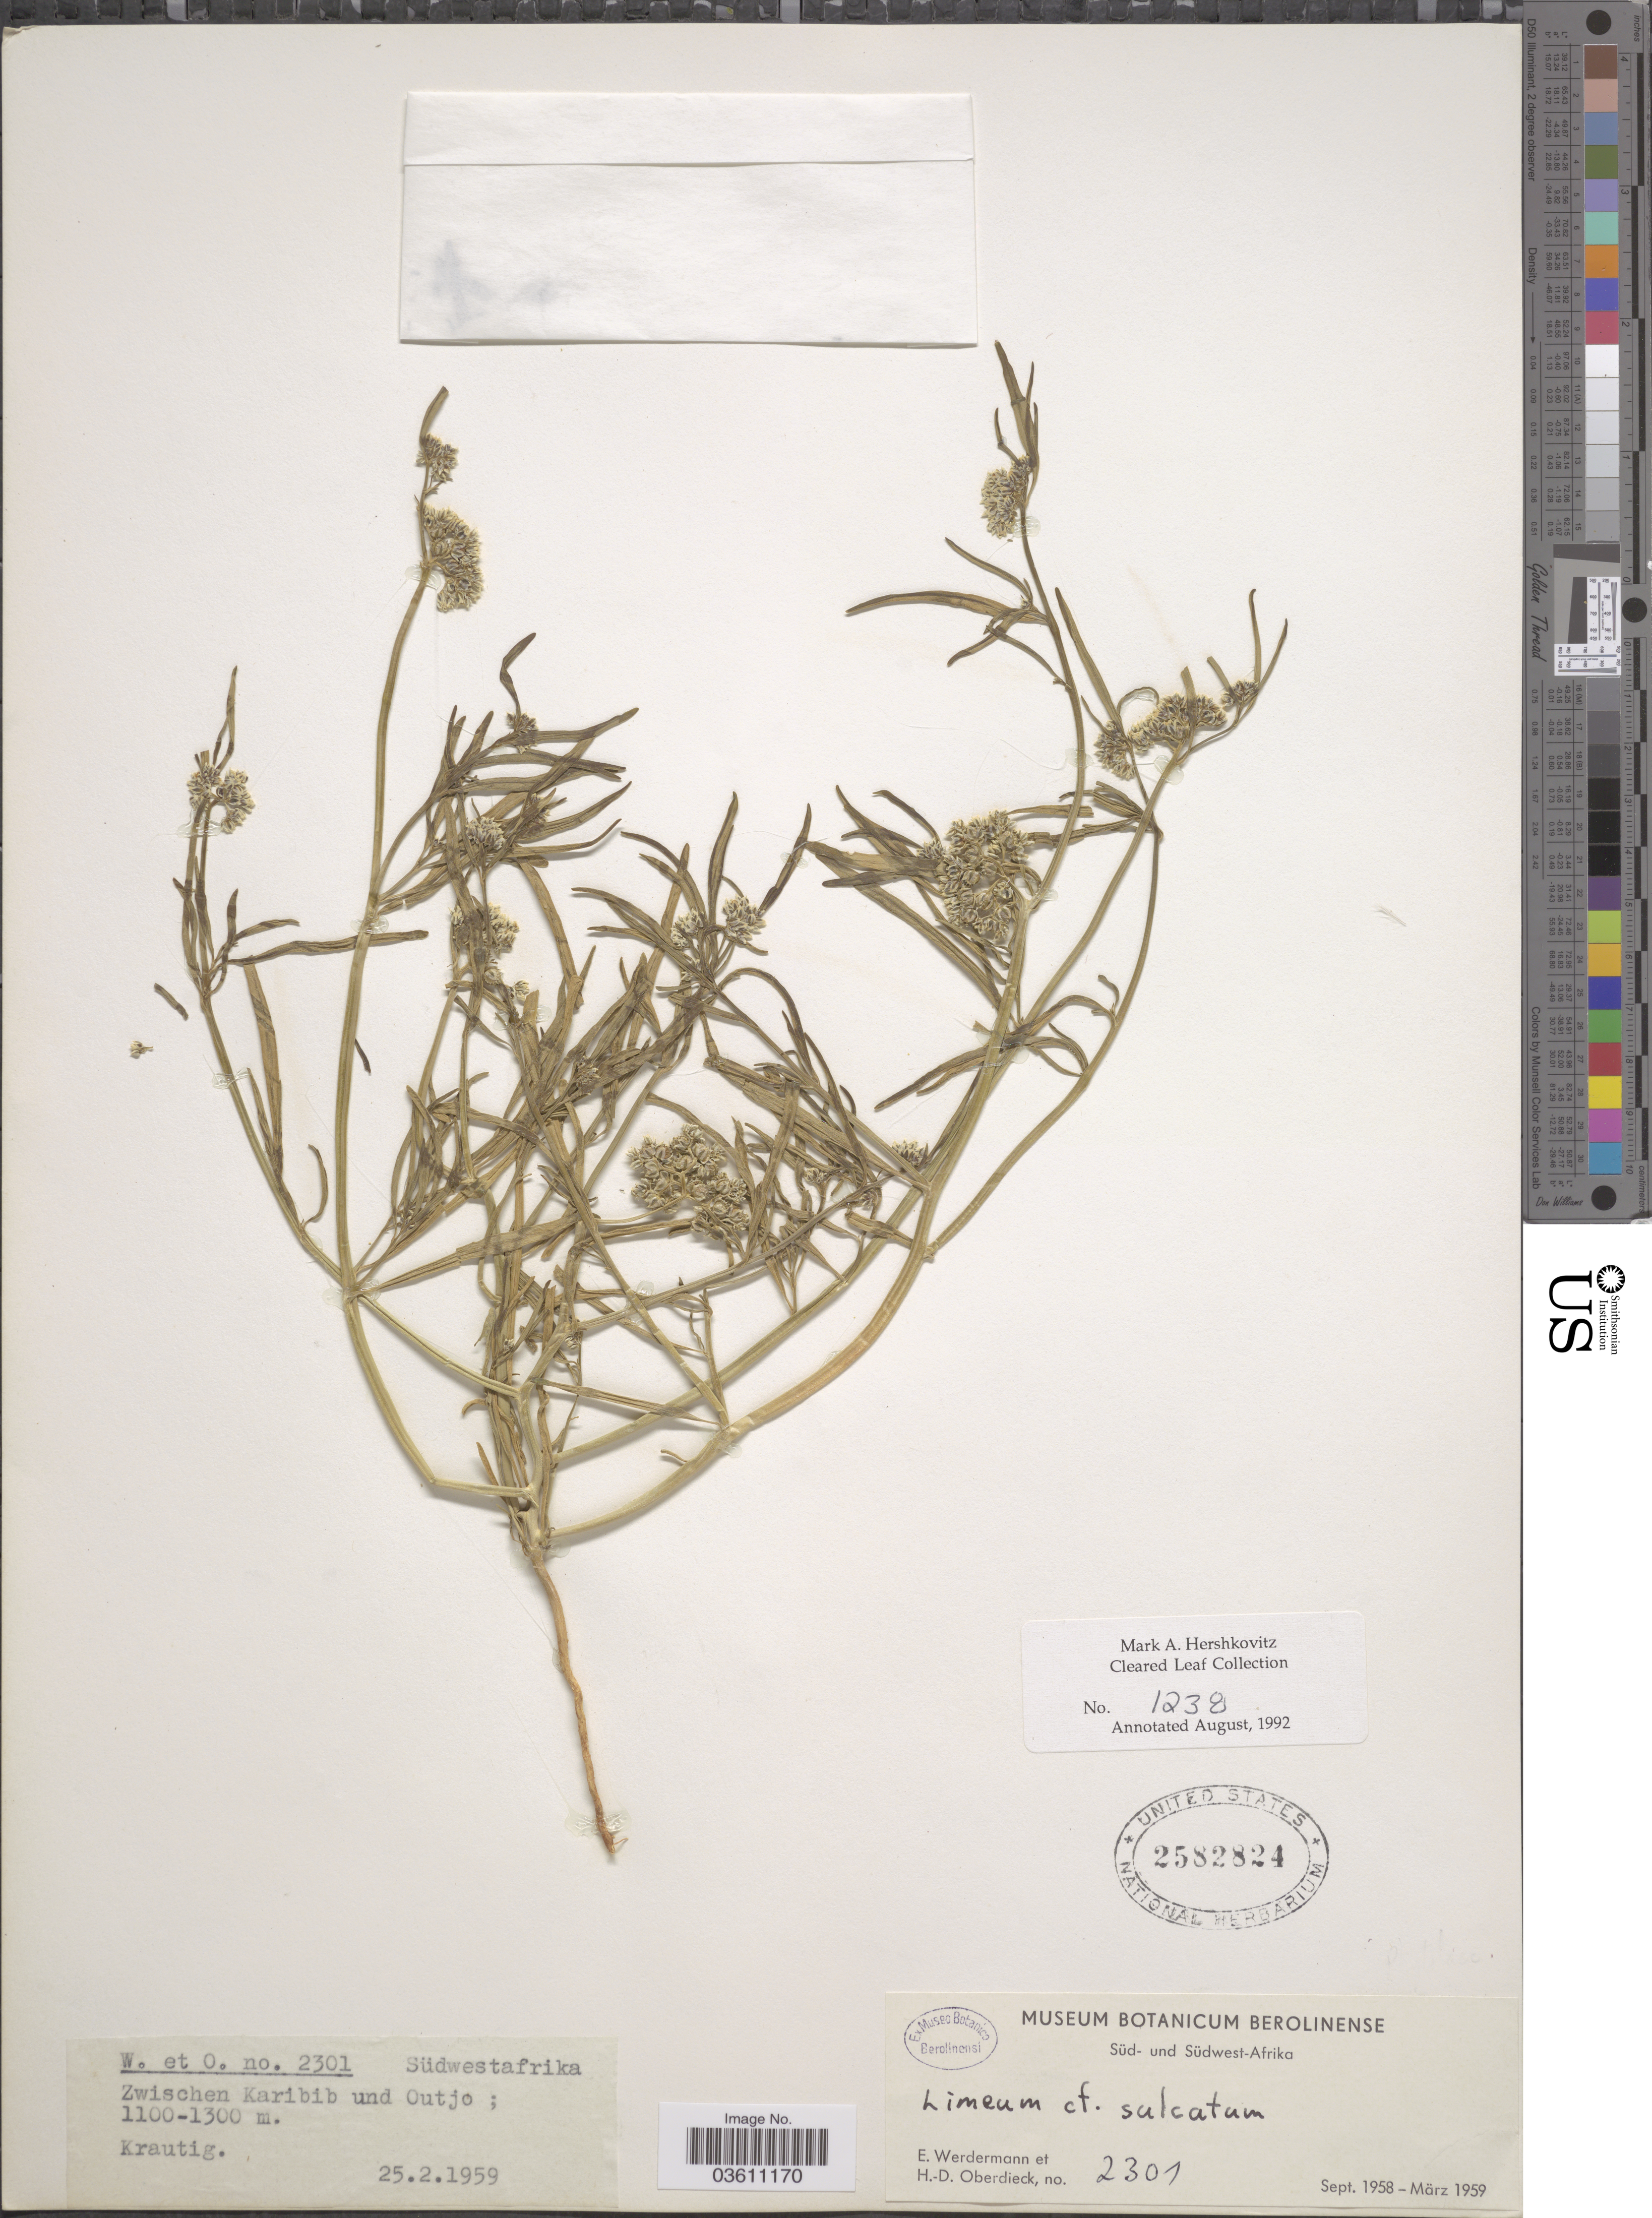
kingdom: Plantae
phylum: Tracheophyta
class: Magnoliopsida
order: Caryophyllales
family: Limeaceae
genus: Limeum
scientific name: Limeum sulcatum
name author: (Klotzsch) Hutch.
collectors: E. Werdermann & H. Oberdieck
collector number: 2301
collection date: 1959-02-25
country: Namibia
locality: Südwestafrika, Zwischen Karibib und Outjo.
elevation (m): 1100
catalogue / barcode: US 2582824